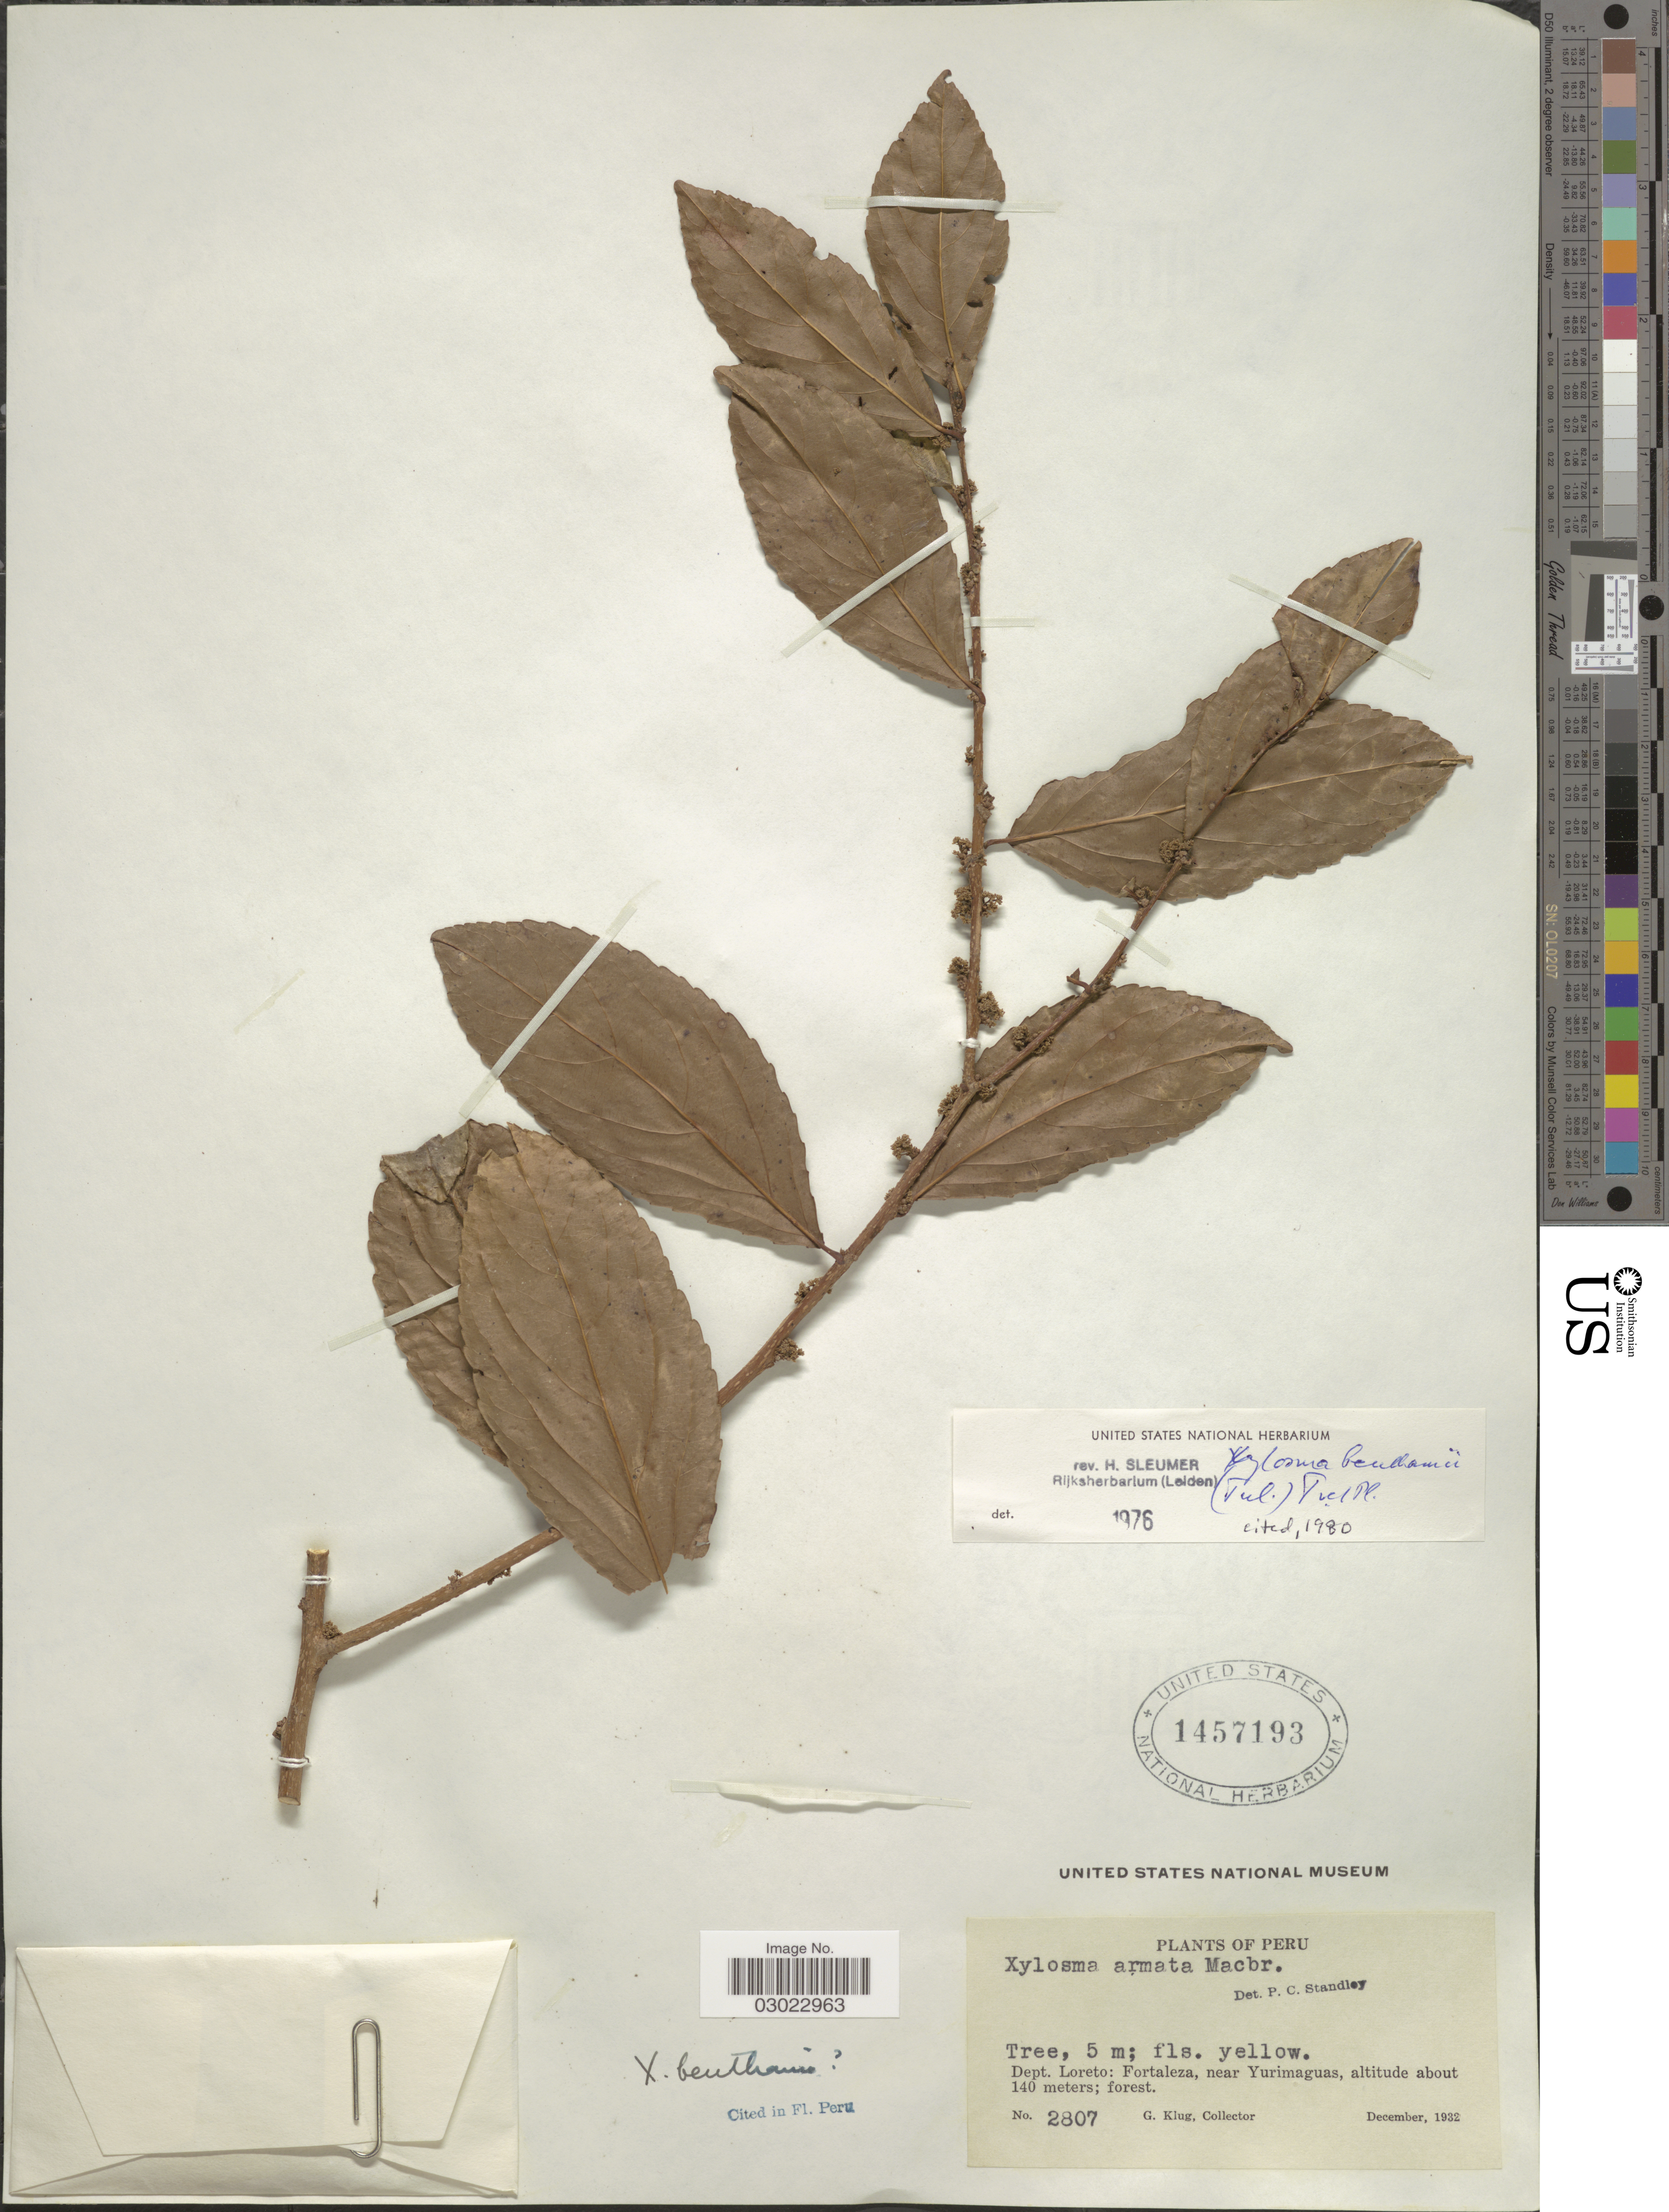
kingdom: Plantae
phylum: Tracheophyta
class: Magnoliopsida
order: Malpighiales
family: Salicaceae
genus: Xylosma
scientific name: Xylosma benthamii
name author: (Tul.) Triana & Planch.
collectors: G. Klug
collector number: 2807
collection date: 1932-12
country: Peru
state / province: Loreto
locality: Dept. Loreto: Fortaleza, near Yurimaguas.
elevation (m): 140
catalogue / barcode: US 1457193